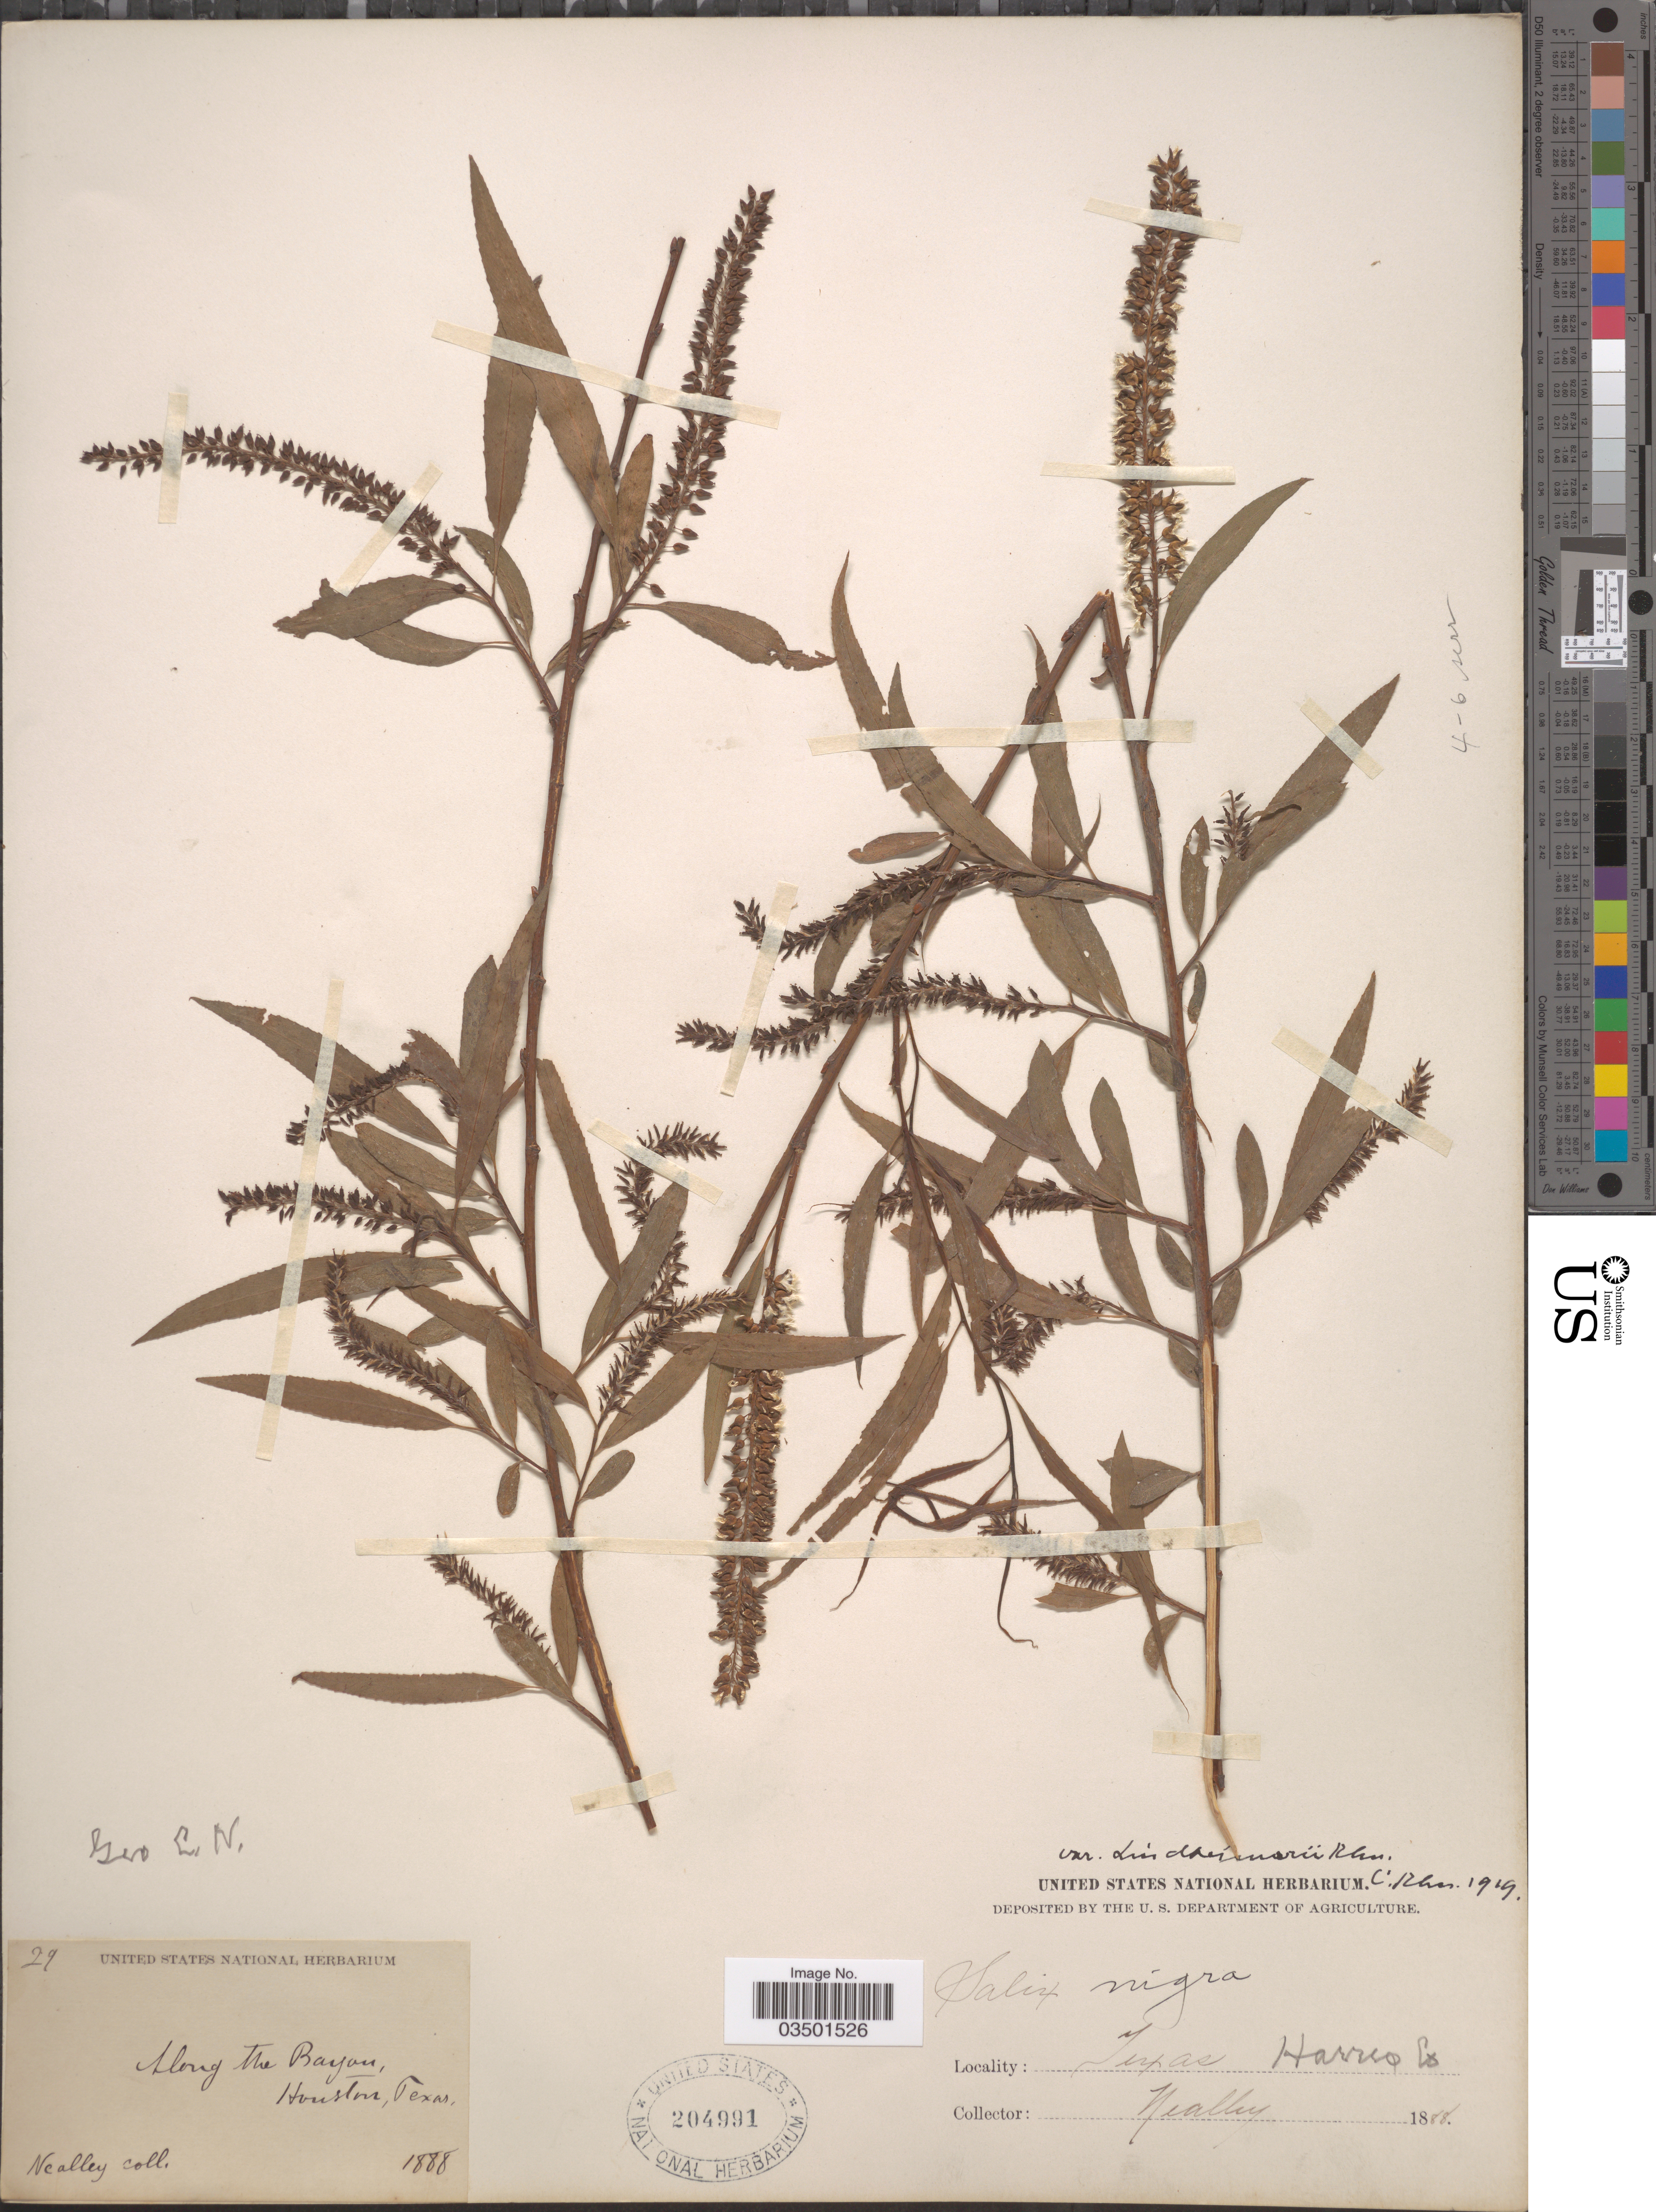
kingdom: Plantae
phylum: Tracheophyta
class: Magnoliopsida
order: Malpighiales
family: Salicaceae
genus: Salix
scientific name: Salix nigra var. lindheimeri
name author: C.K. Schneid.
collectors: Nealley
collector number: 29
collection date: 1888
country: United States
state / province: Texas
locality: Along The Bayou, Houston, Harris Co.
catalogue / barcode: US 204991